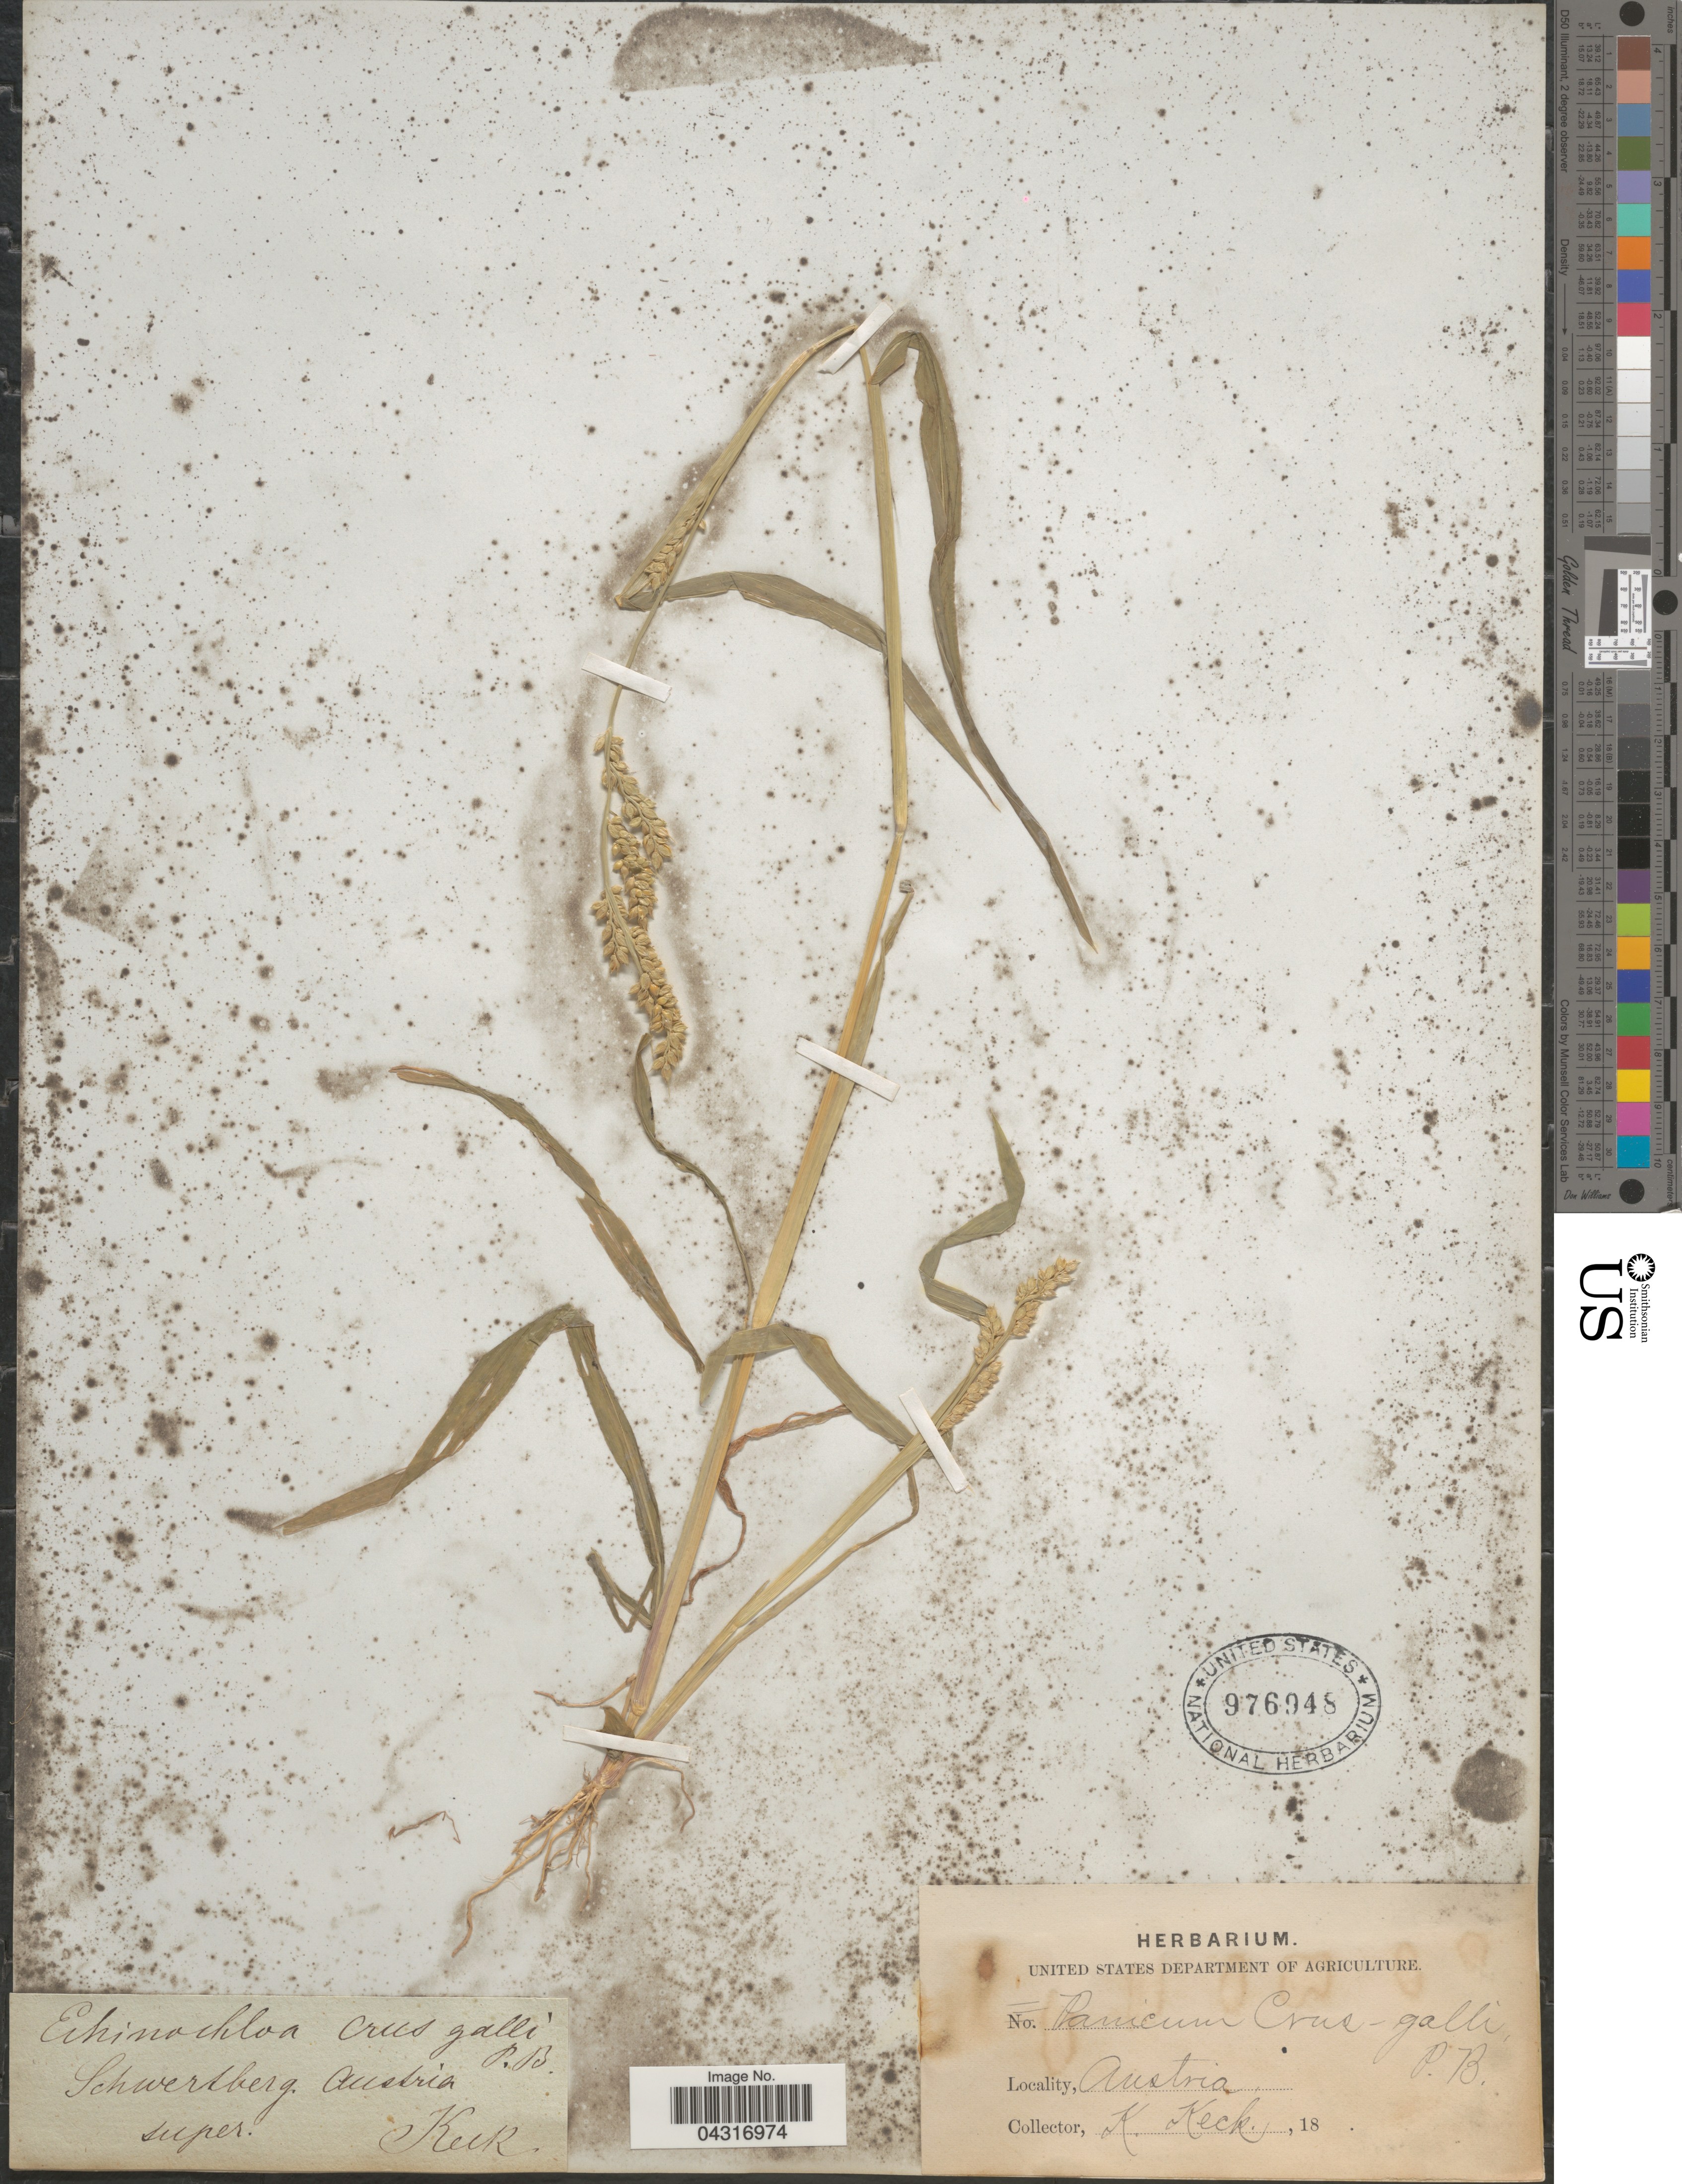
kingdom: Plantae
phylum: Tracheophyta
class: Liliopsida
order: Poales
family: Poaceae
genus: Echinochloa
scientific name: Echinochloa crus-galli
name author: (L.) P. Beauv.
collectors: K. Keck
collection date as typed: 18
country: Austria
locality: Schwertberg.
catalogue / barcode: US 976948